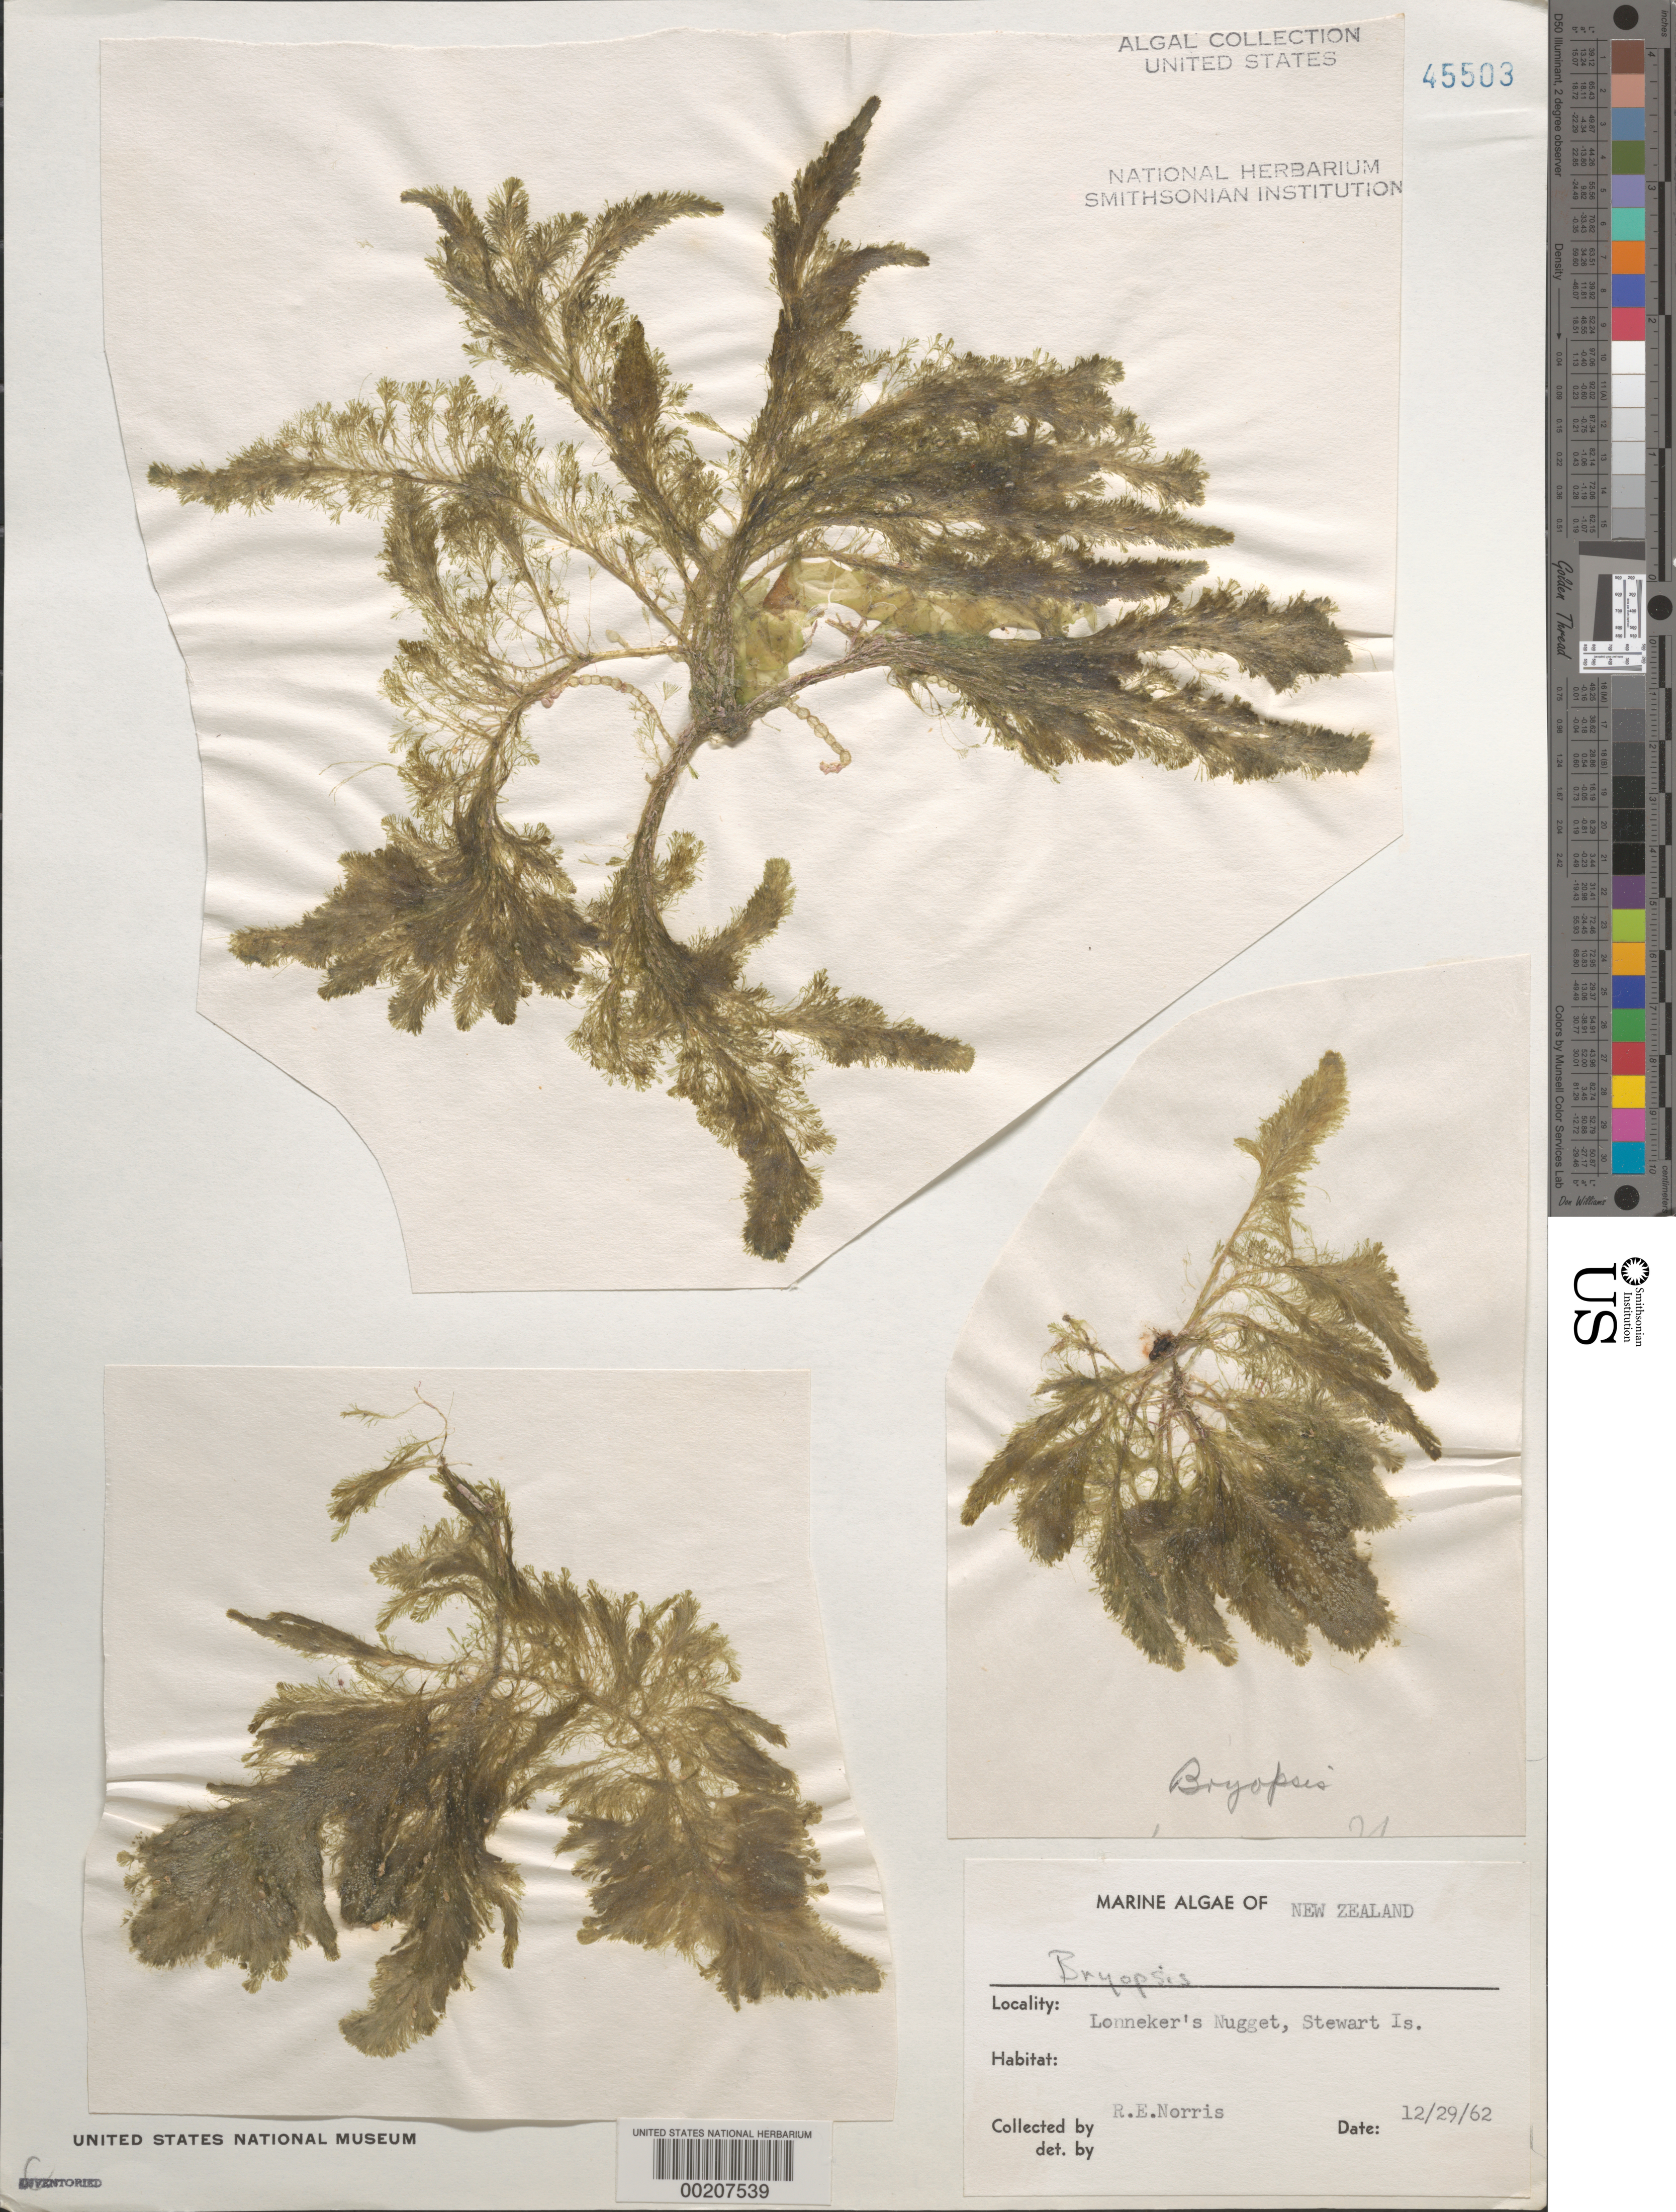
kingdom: Plantae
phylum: Chlorophyta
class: Ulvophyceae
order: Bryopsidales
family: Bryopsidaceae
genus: Bryopsis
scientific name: Bryopsis sp.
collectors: R. E. Norris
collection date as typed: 29 Dec 1962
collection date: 1962-12-29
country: New Zealand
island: Stewart Island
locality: Lonneker's Nugget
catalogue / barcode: US 45503